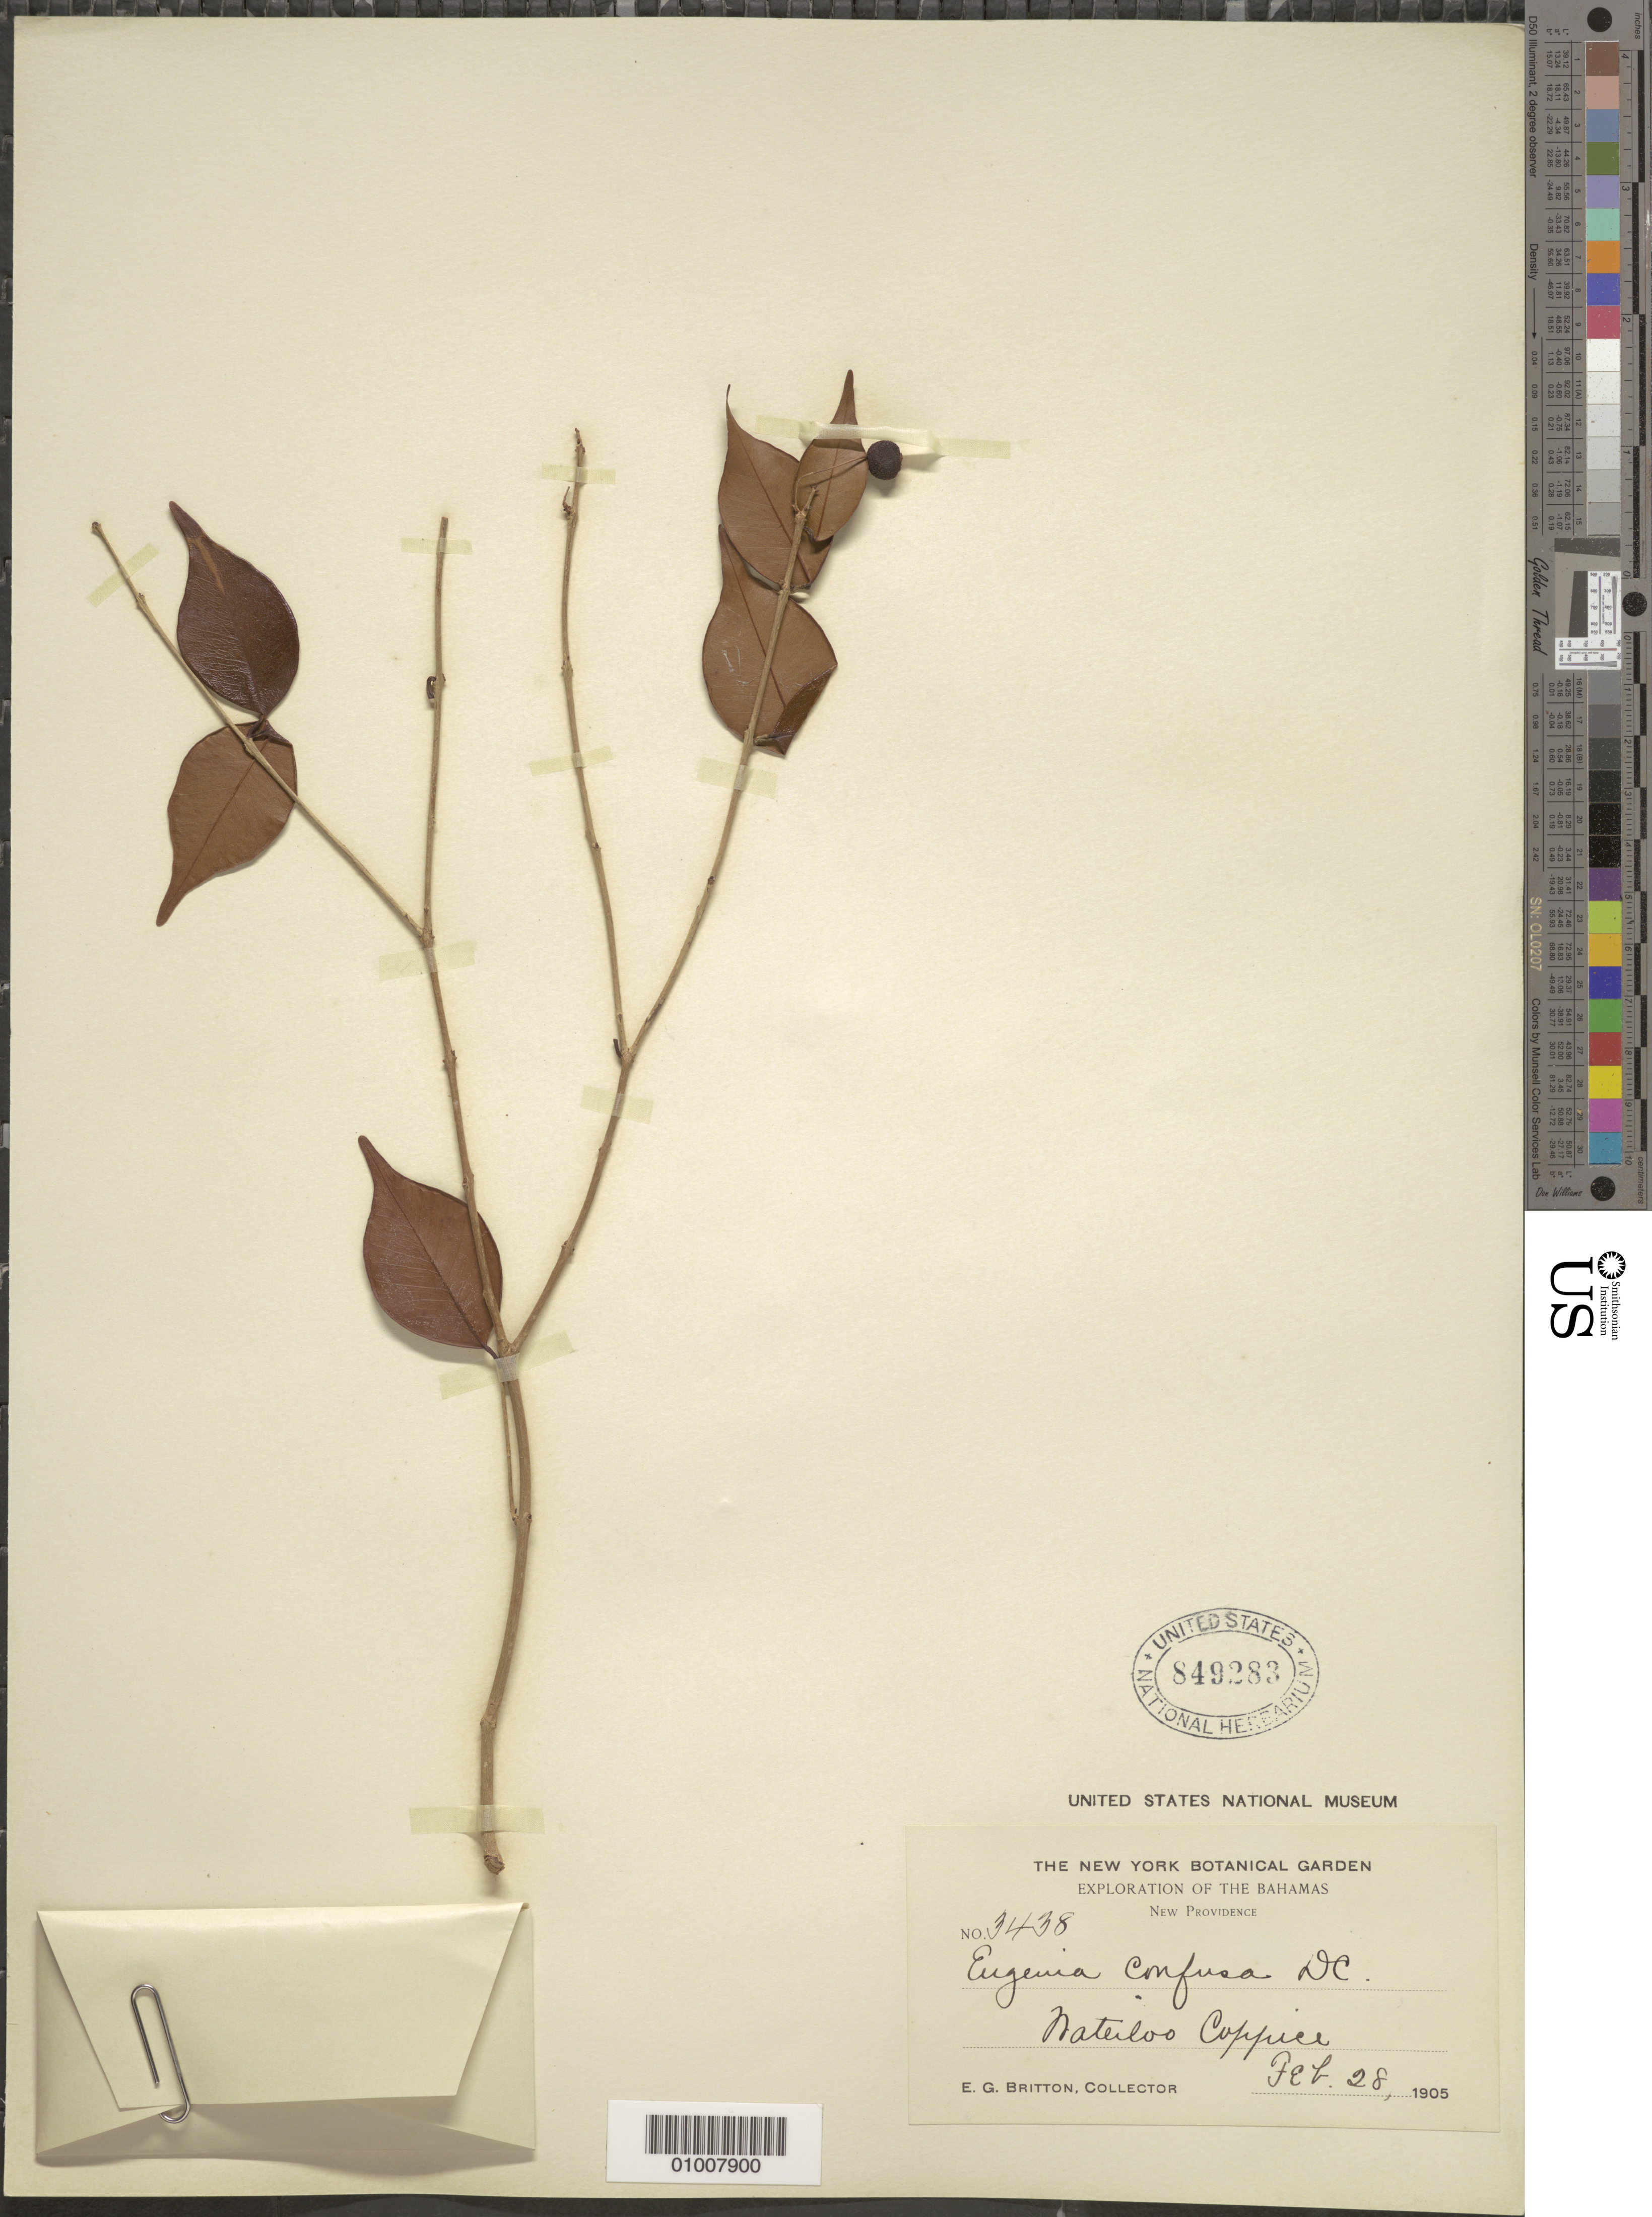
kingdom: Plantae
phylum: Tracheophyta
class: Magnoliopsida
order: Myrtales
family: Myrtaceae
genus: Eugenia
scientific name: Eugenia confusa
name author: DC.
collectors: E. G. Britton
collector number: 3438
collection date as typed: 28 Feb 1905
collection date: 1905-02-28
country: Bahamas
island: New Providence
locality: Waterloo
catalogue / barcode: US 849283